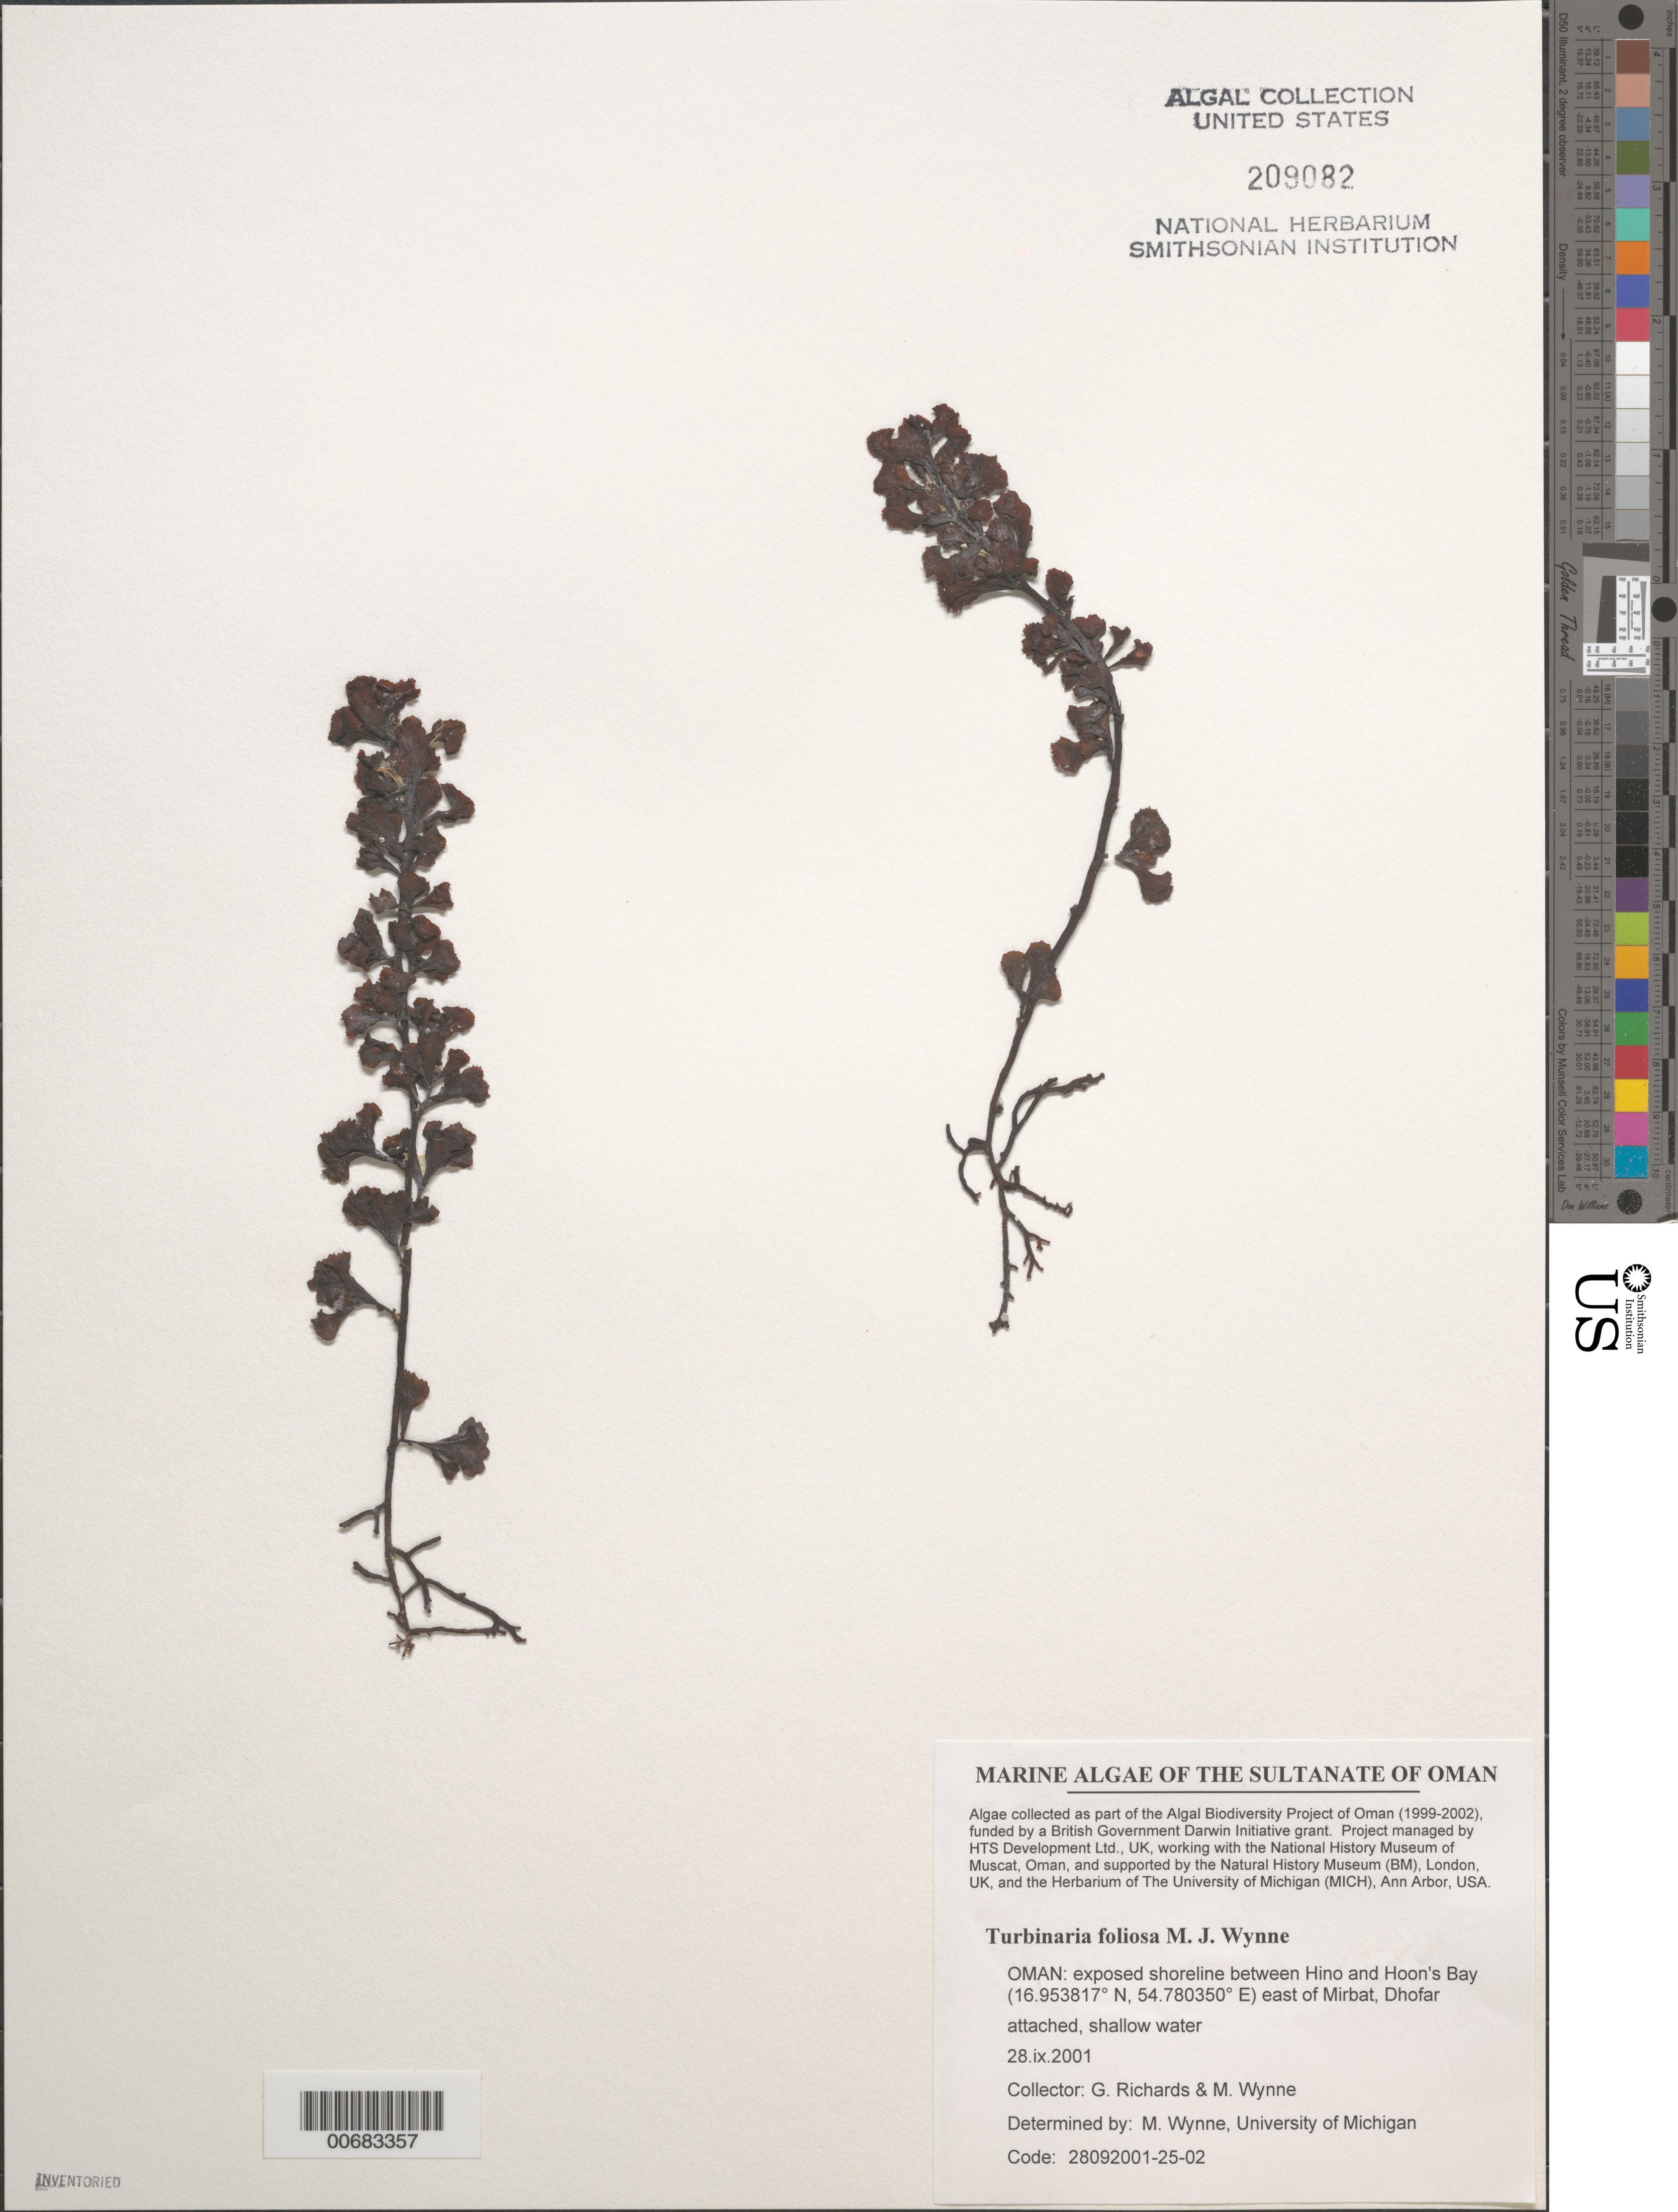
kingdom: Chromista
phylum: Ochrophyta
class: Phaeophyceae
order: Fucales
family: Sargassaceae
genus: Turbinaria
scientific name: Turbinaria foliosa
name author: M.J. Wynne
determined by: Wynne, M. J.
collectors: G. Richards & M.J. Wynne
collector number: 28092001-25-02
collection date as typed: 28 Sep 2001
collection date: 2001-09-28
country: Oman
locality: Dhofar, exposed shoreline between Hino and Hoon's Bay east of Mirbat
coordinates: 16.953817 N, 54.780350 E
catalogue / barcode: US 209082